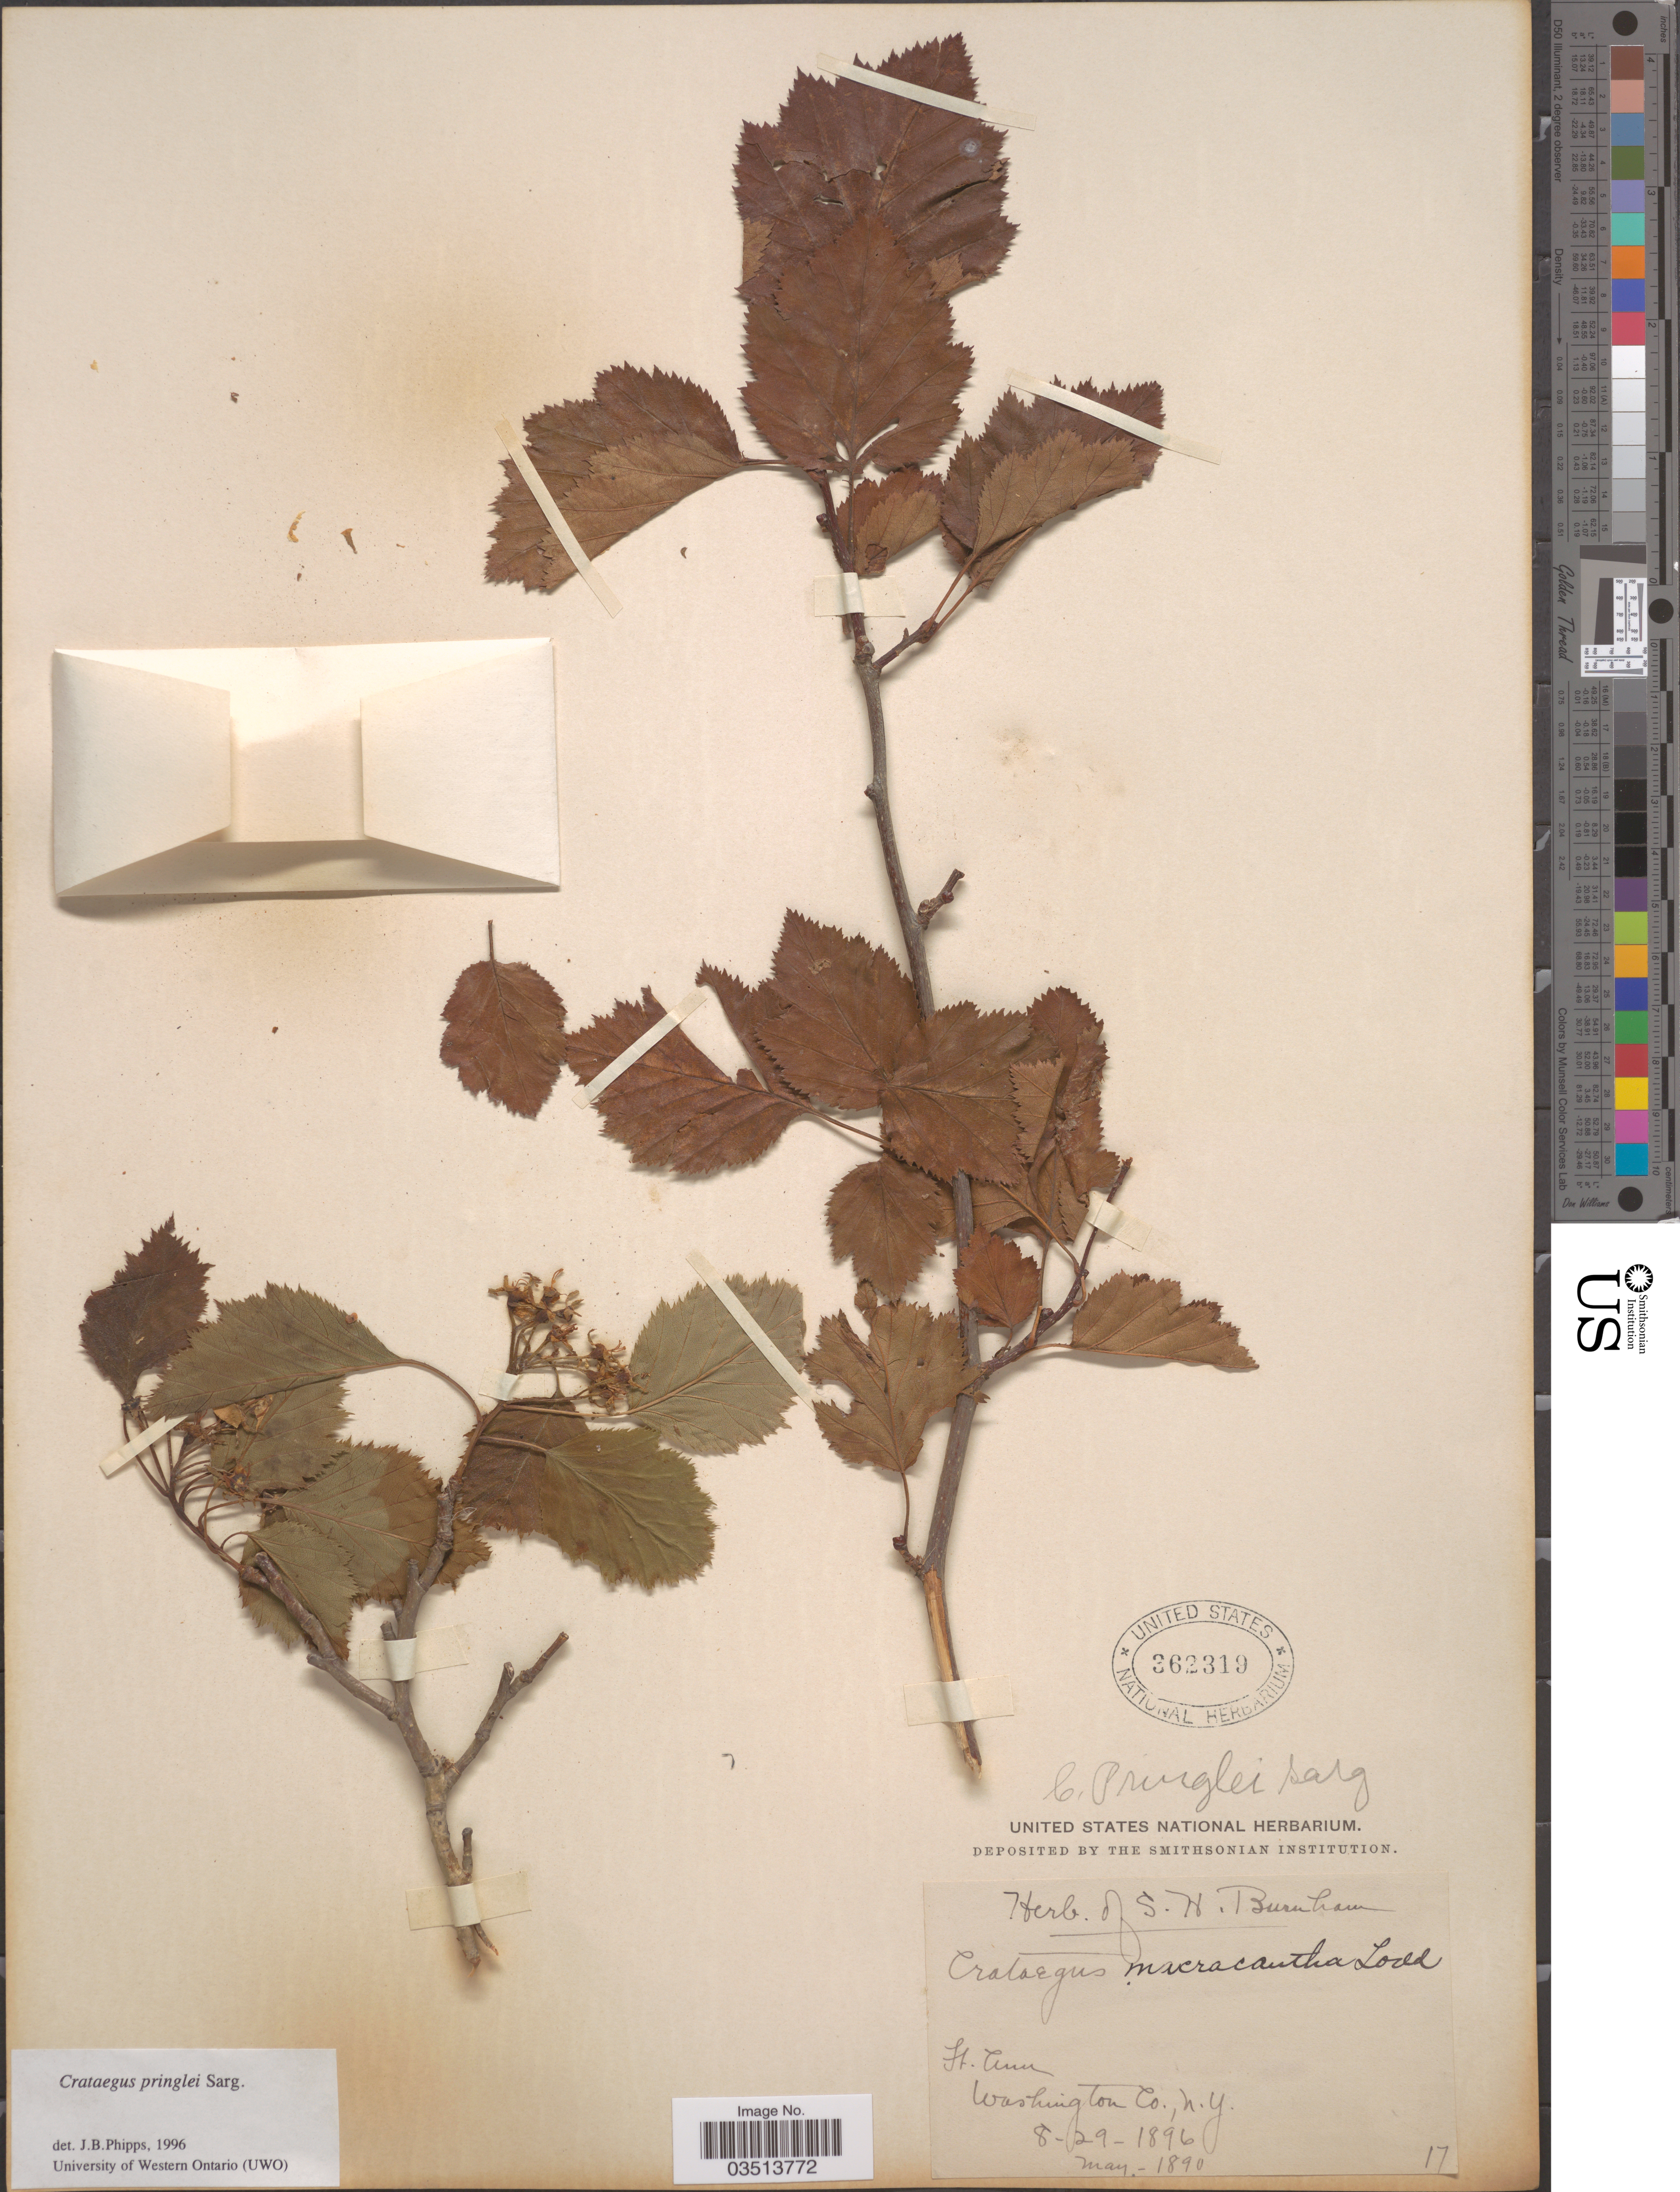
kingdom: Plantae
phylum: Tracheophyta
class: Magnoliopsida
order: Rosales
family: Rosaceae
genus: Crataegus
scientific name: Crataegus coccinea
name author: Ashe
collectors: ex herb. S.H. Burnham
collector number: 17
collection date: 1890-05/1896-08-29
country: United States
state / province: New York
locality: St. Ann. Washington Co.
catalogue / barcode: US 362319